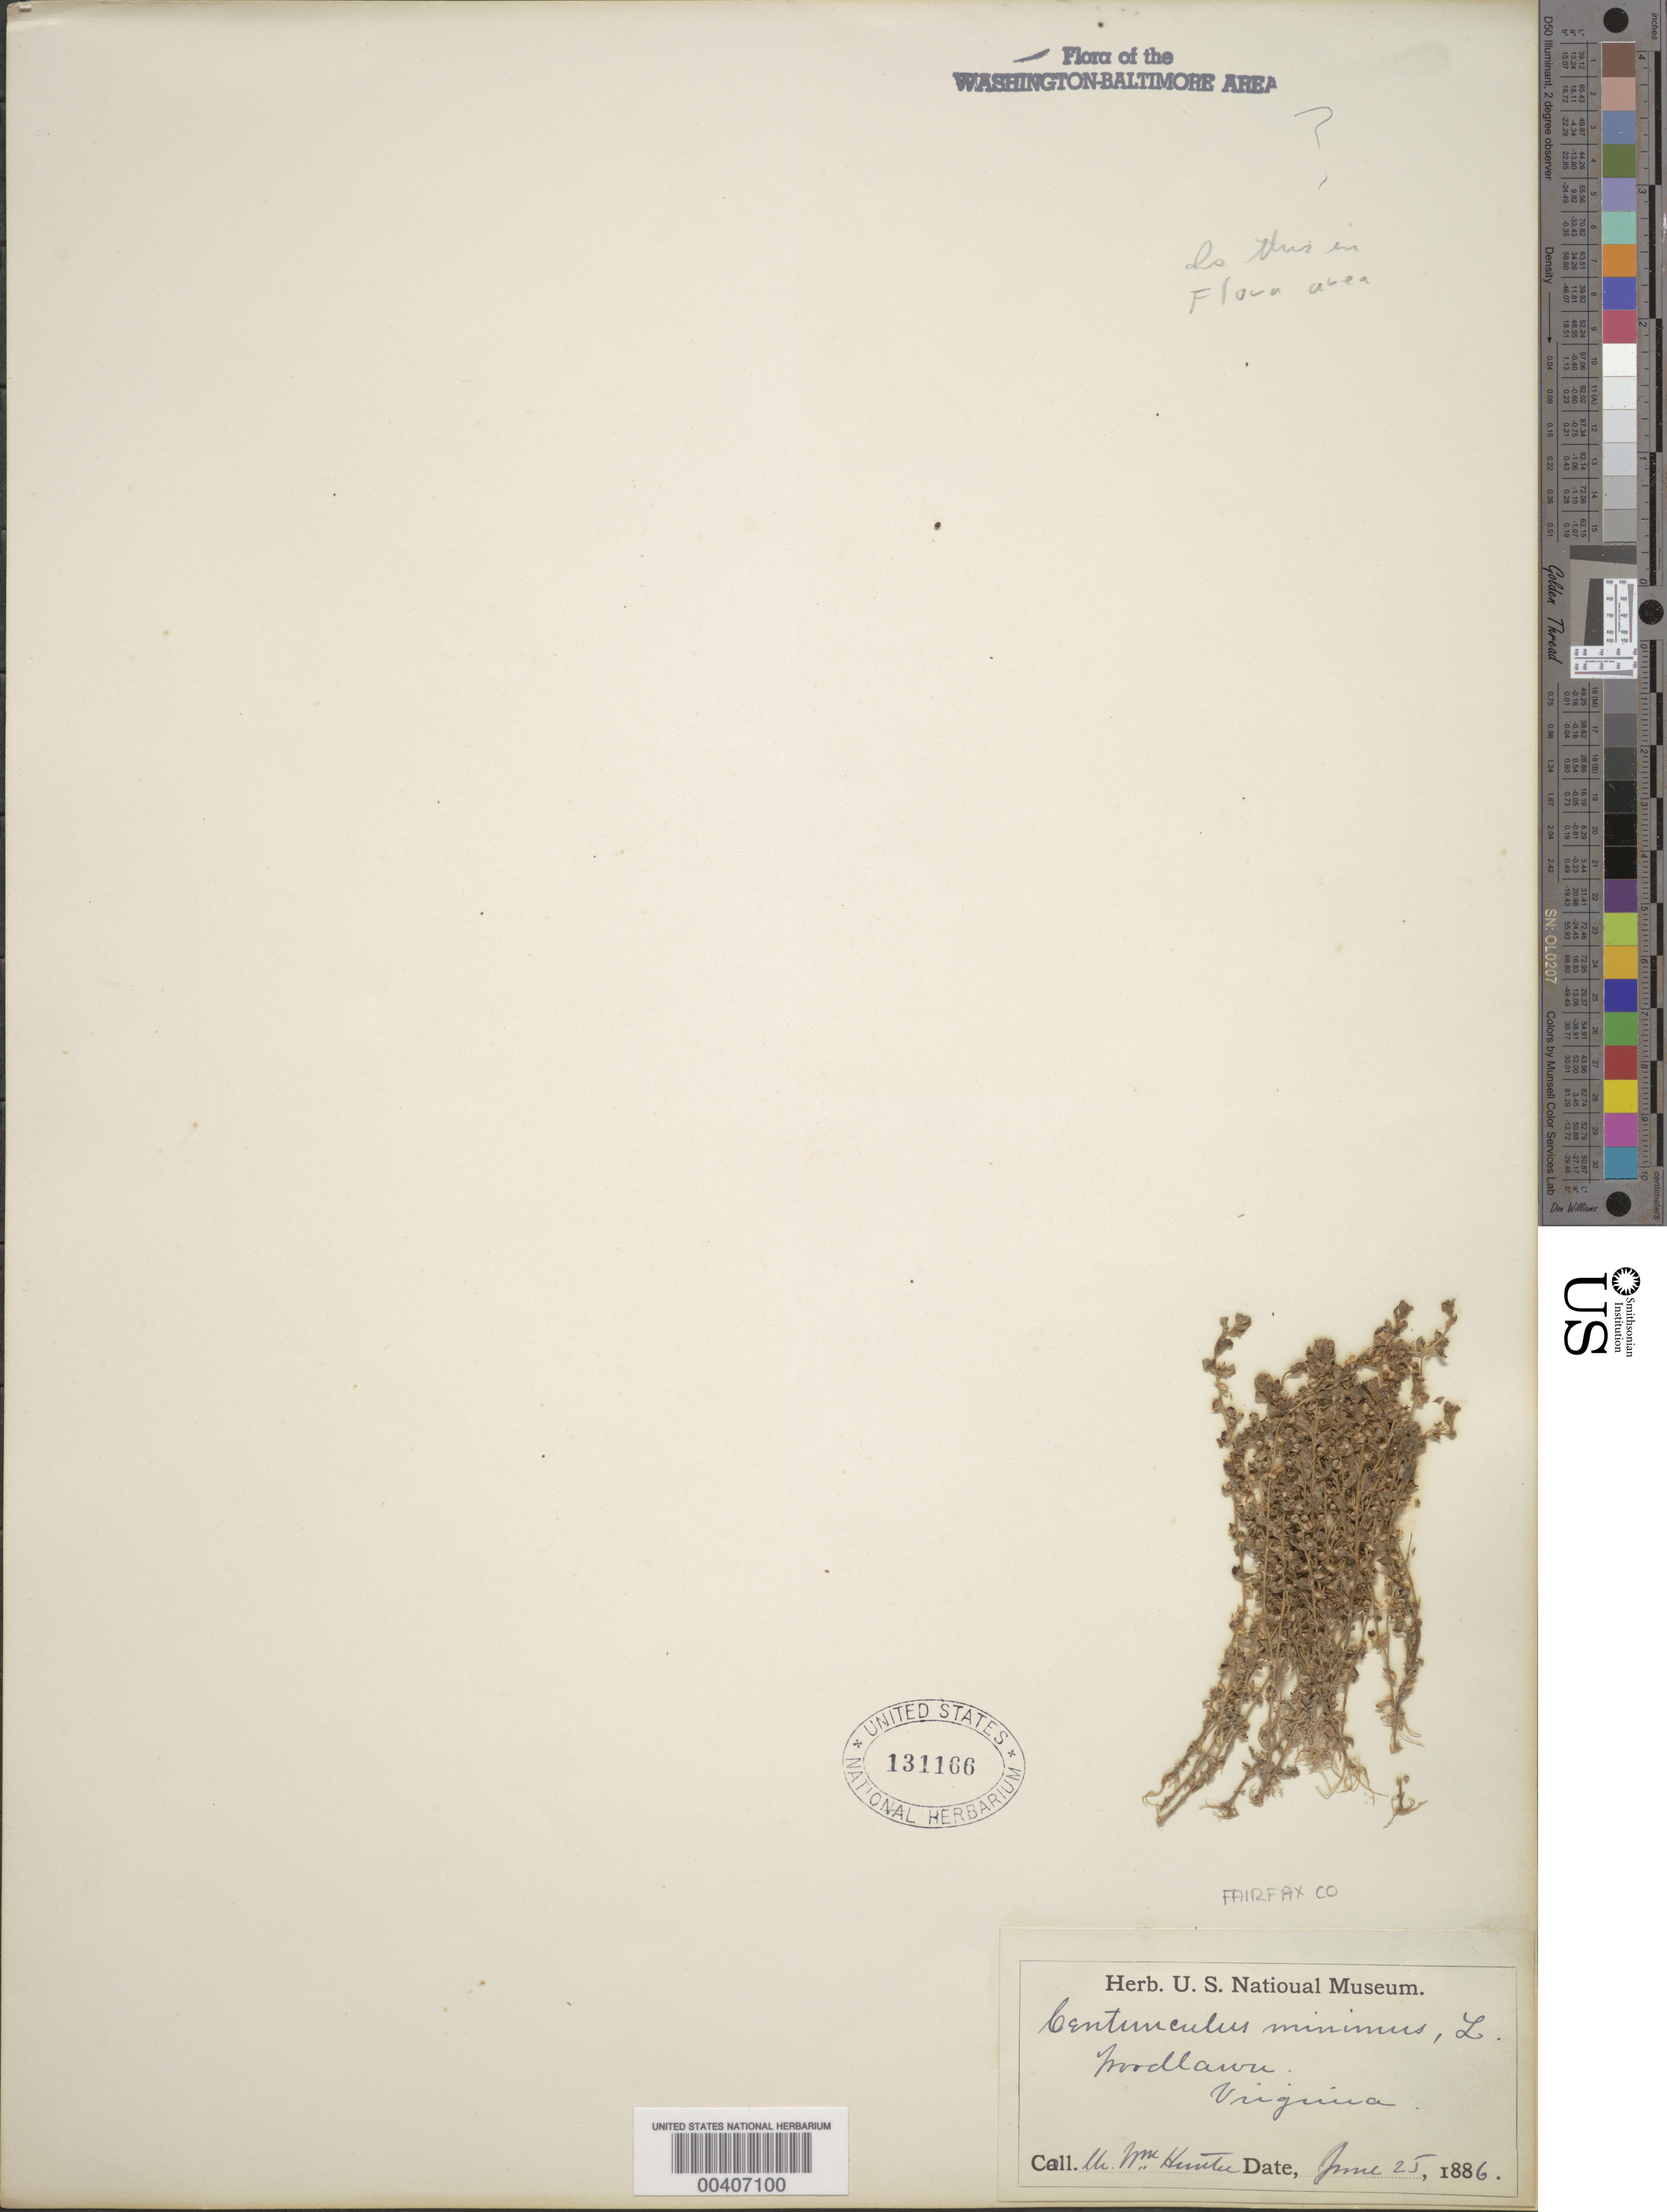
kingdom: Plantae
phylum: Tracheophyta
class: Magnoliopsida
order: Ericales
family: Primulaceae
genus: Anagallis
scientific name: Anagallis minima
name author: (L.) E.H.L. Krause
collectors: W. Hunter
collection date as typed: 25 Jun 1886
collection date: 1886-06-25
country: United States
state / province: Virginia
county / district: Fairfax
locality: Woodlawn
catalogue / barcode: US 131166